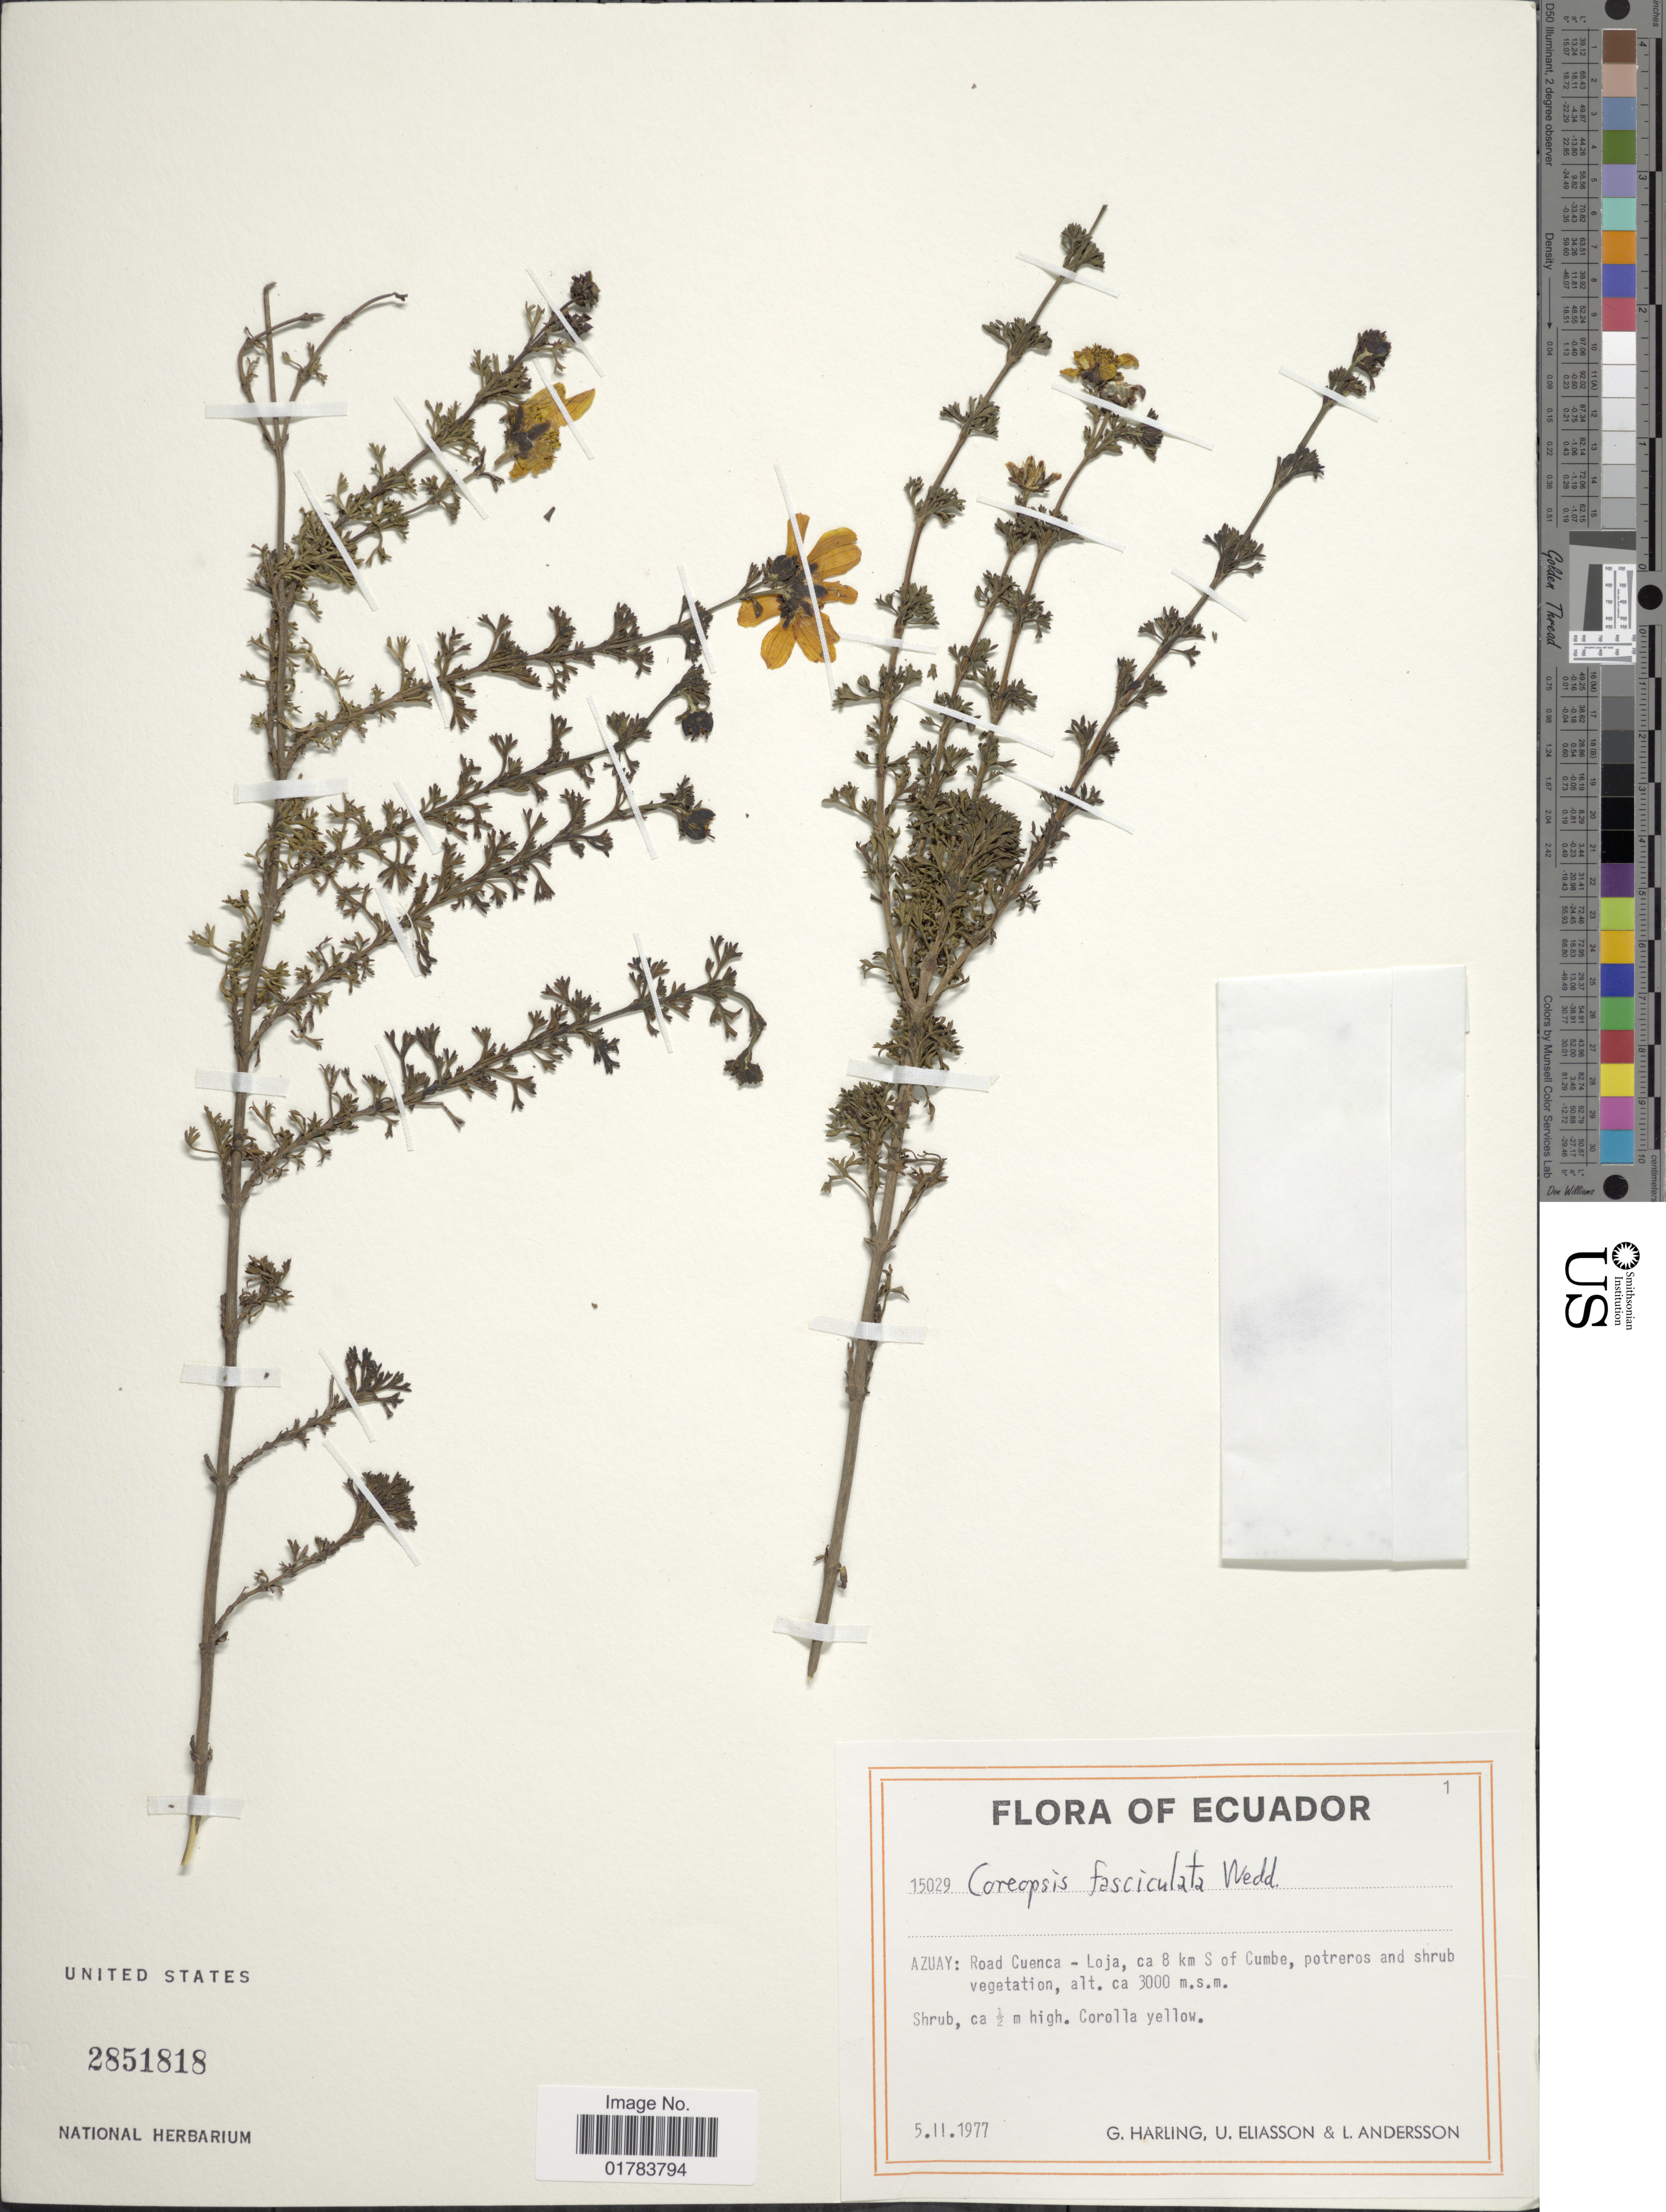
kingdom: Plantae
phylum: Tracheophyta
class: Magnoliopsida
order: Asterales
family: Asteraceae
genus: Coreopsis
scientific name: Coreopsis fasciculata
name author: Wedd.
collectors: G. Harling, U. Eliasson & L. Andersson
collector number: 15029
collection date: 1977-11-05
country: Ecuador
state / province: Azuay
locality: Road Cuenca - Loja, ca. 8 km S of Cumbe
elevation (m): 3000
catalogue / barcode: US 2851818